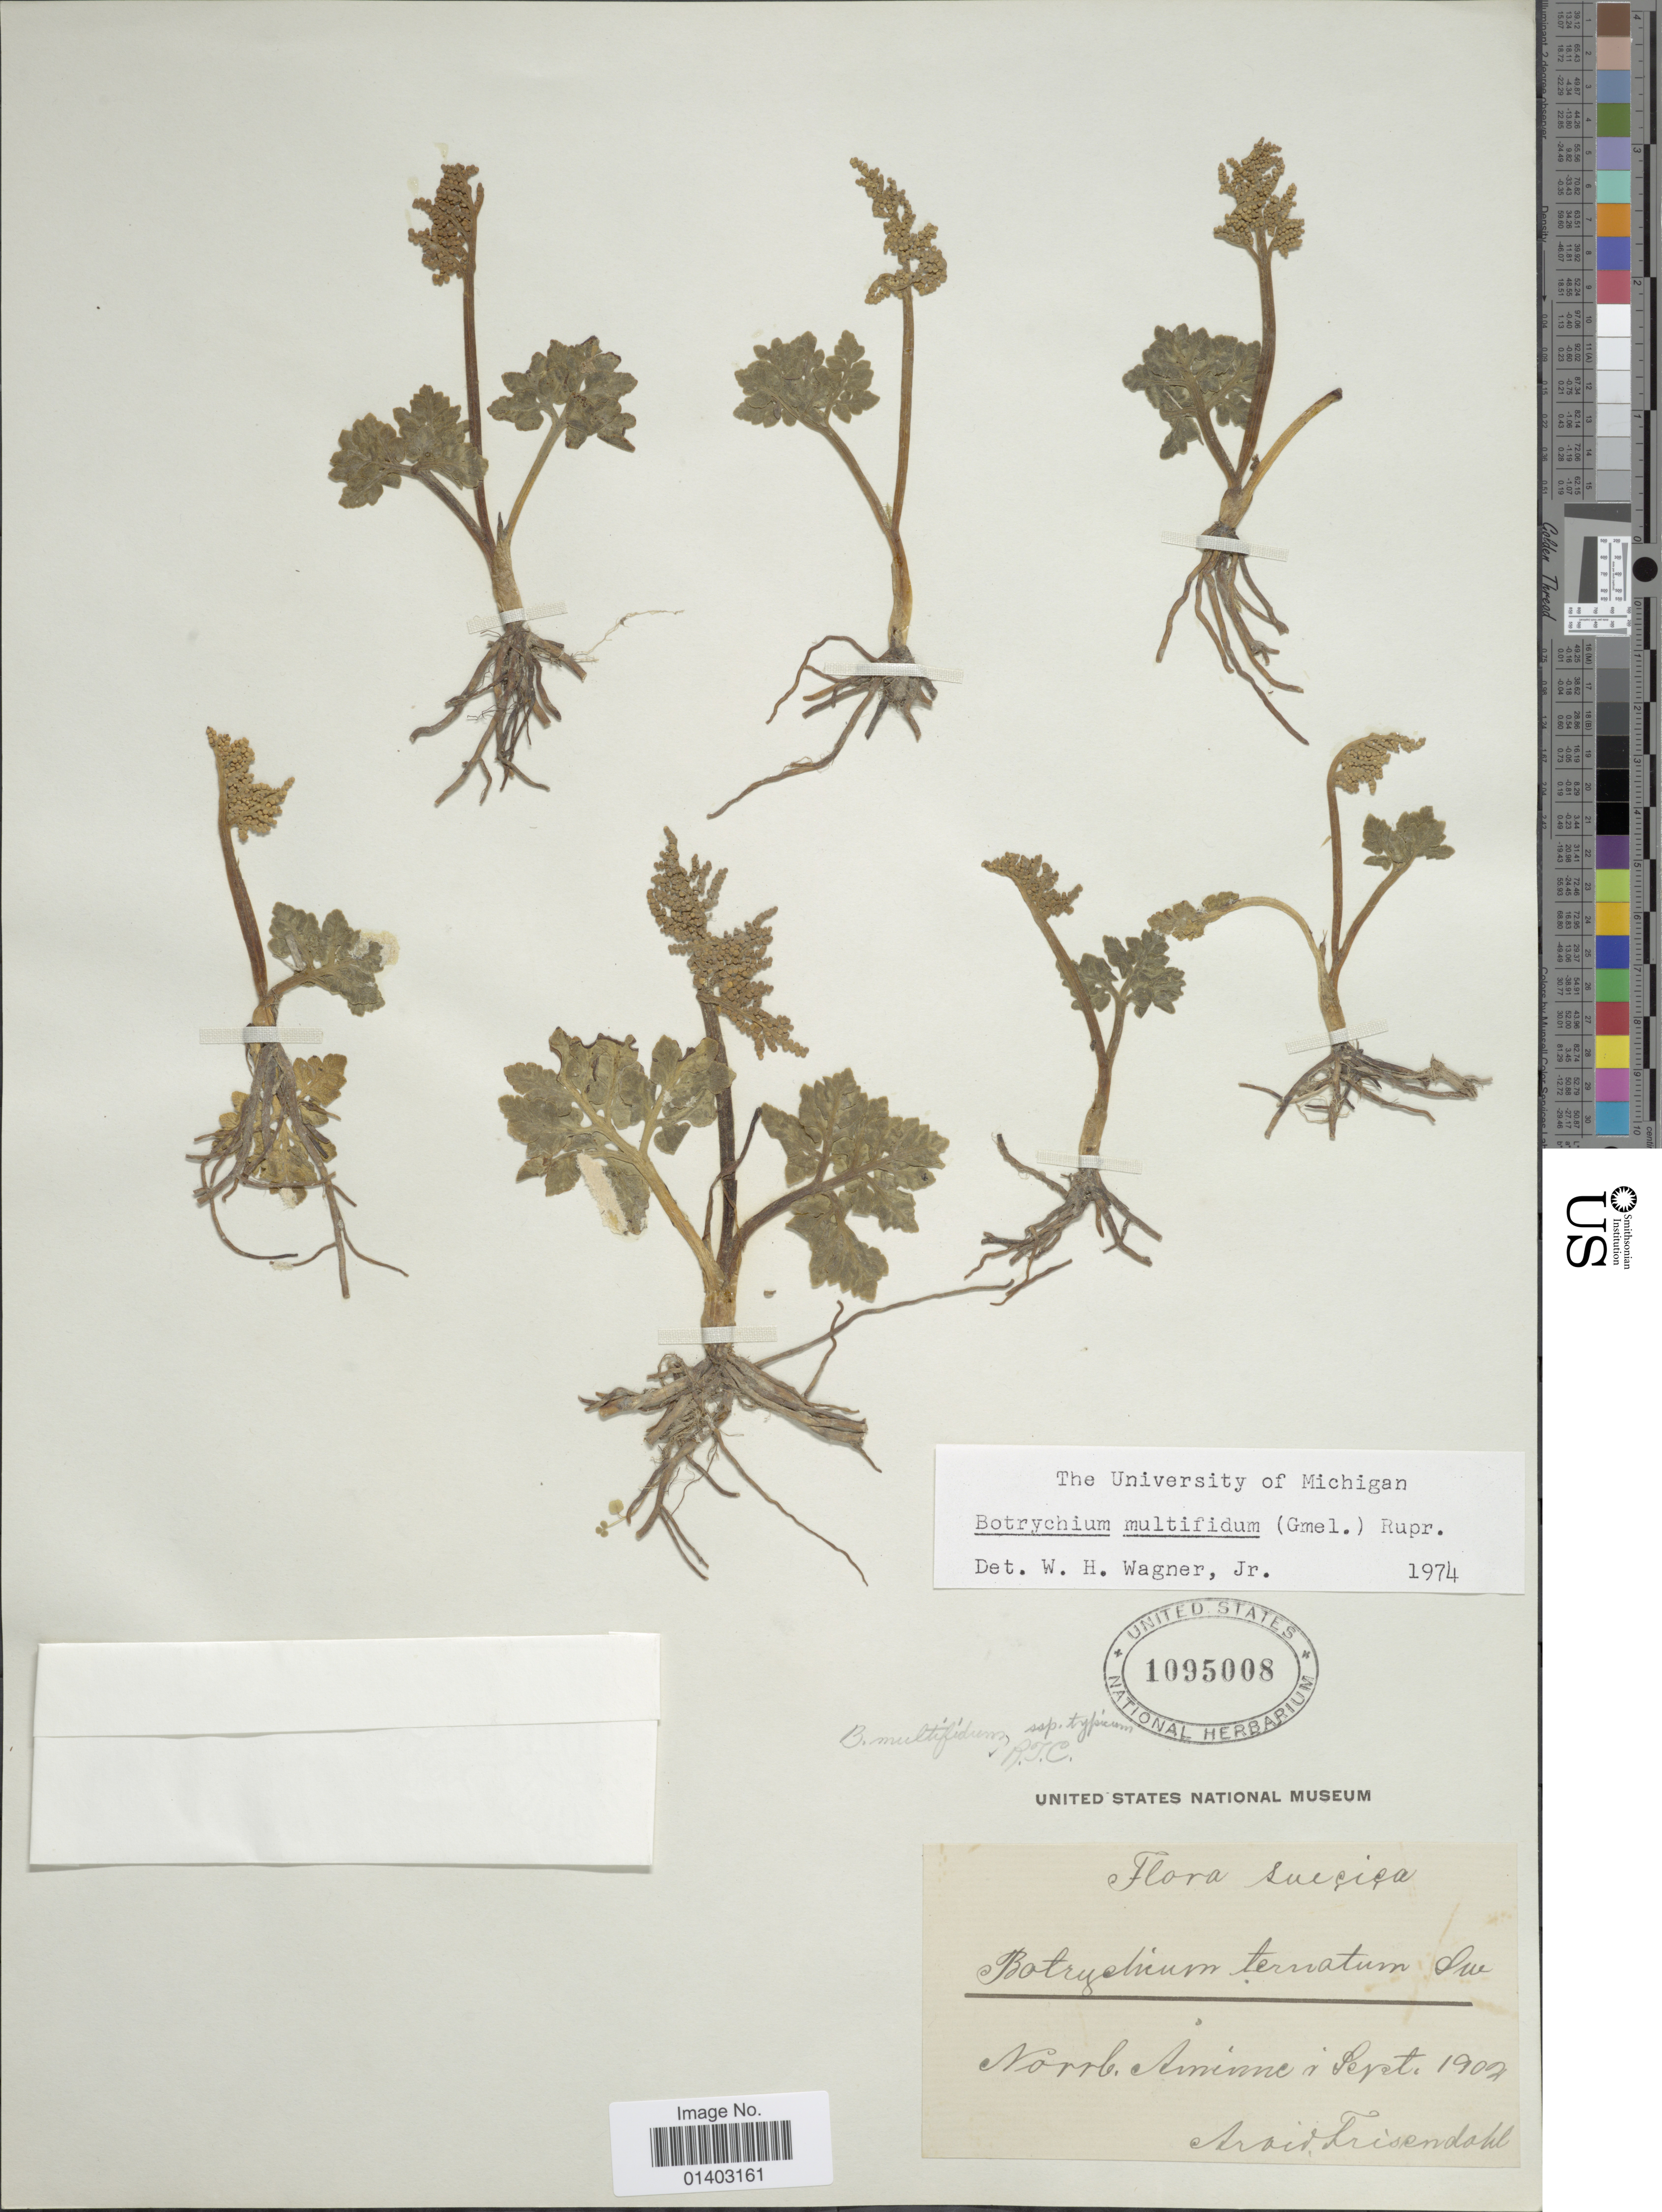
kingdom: Plantae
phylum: Tracheophyta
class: Polypodiopsida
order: Ophioglossales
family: Ophioglossaceae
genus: Botrychium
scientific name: Botrychium multifidum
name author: (J.F. Gmel.) Rupr.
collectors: A. Frisendahl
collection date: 1902-09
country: Sweden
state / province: Norrbotten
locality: Åminne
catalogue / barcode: US 1095008